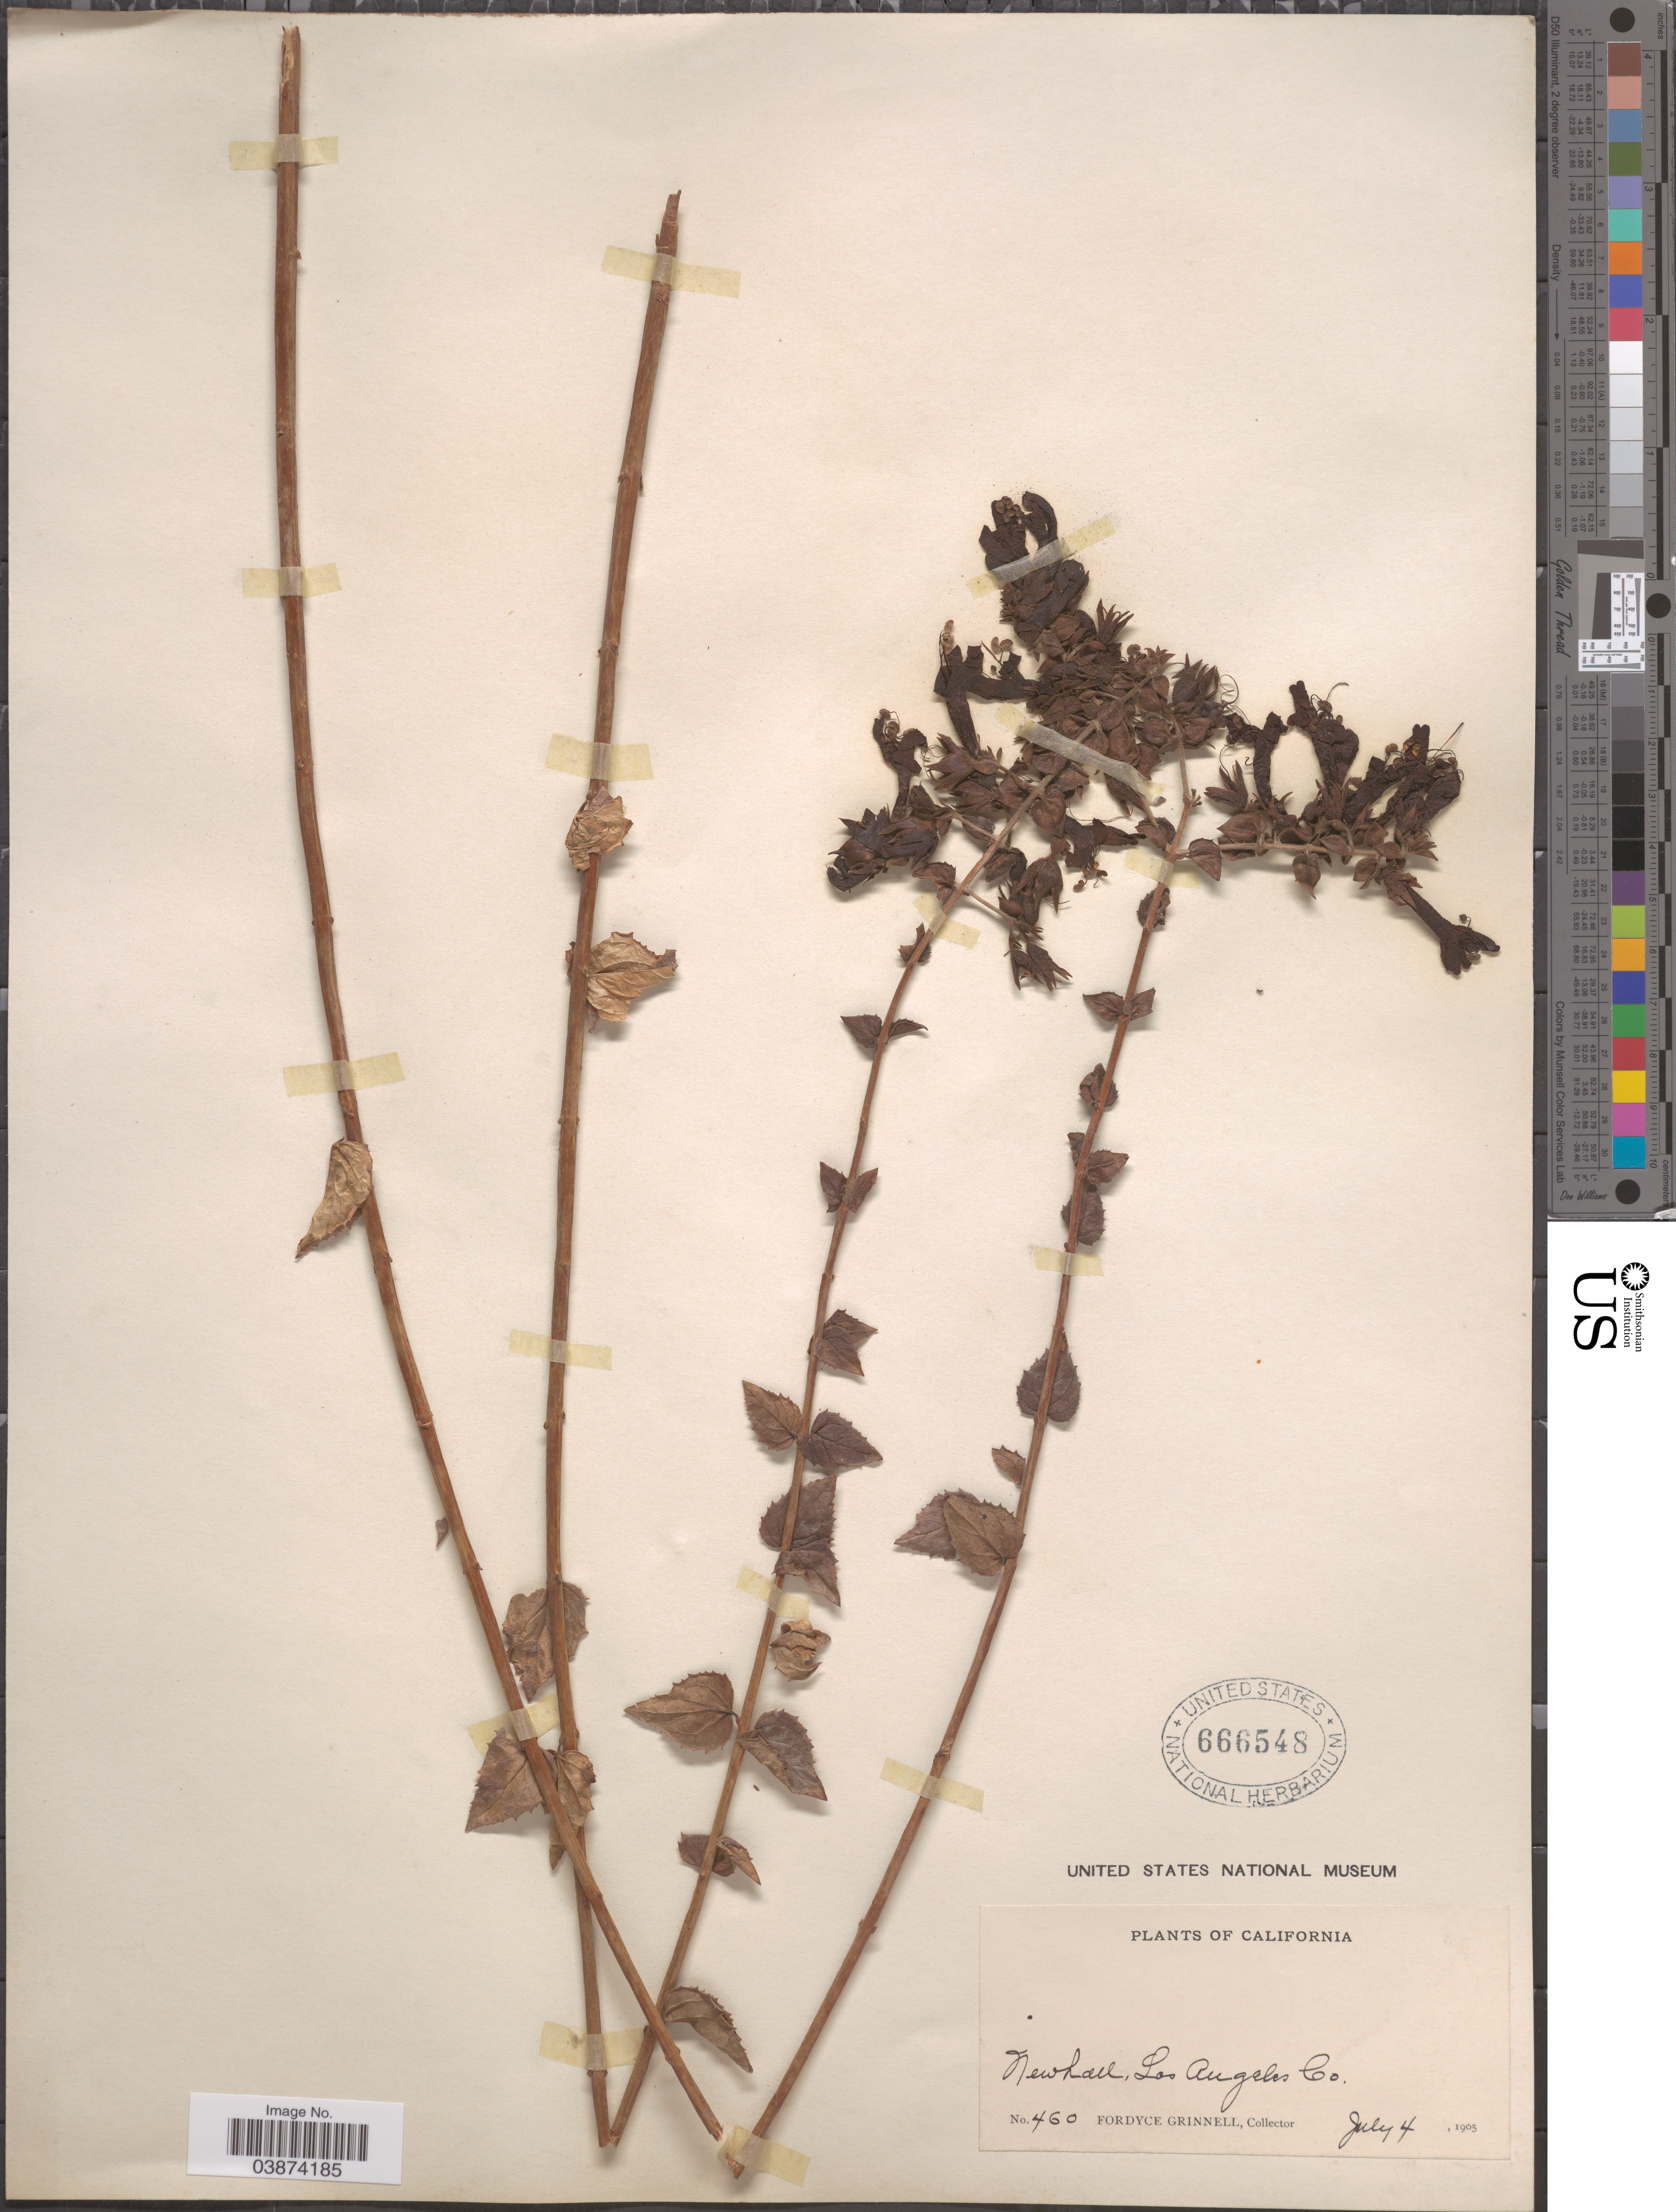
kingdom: Plantae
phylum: Tracheophyta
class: Magnoliopsida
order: Lamiales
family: Plantaginaceae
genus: Penstemon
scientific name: Penstemon cordifolius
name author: Benth.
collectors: F. Grinnell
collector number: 460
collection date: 1905-07-04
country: United States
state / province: California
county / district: Los Angeles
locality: Newhall, Los Angeles Co.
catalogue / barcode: US 666548